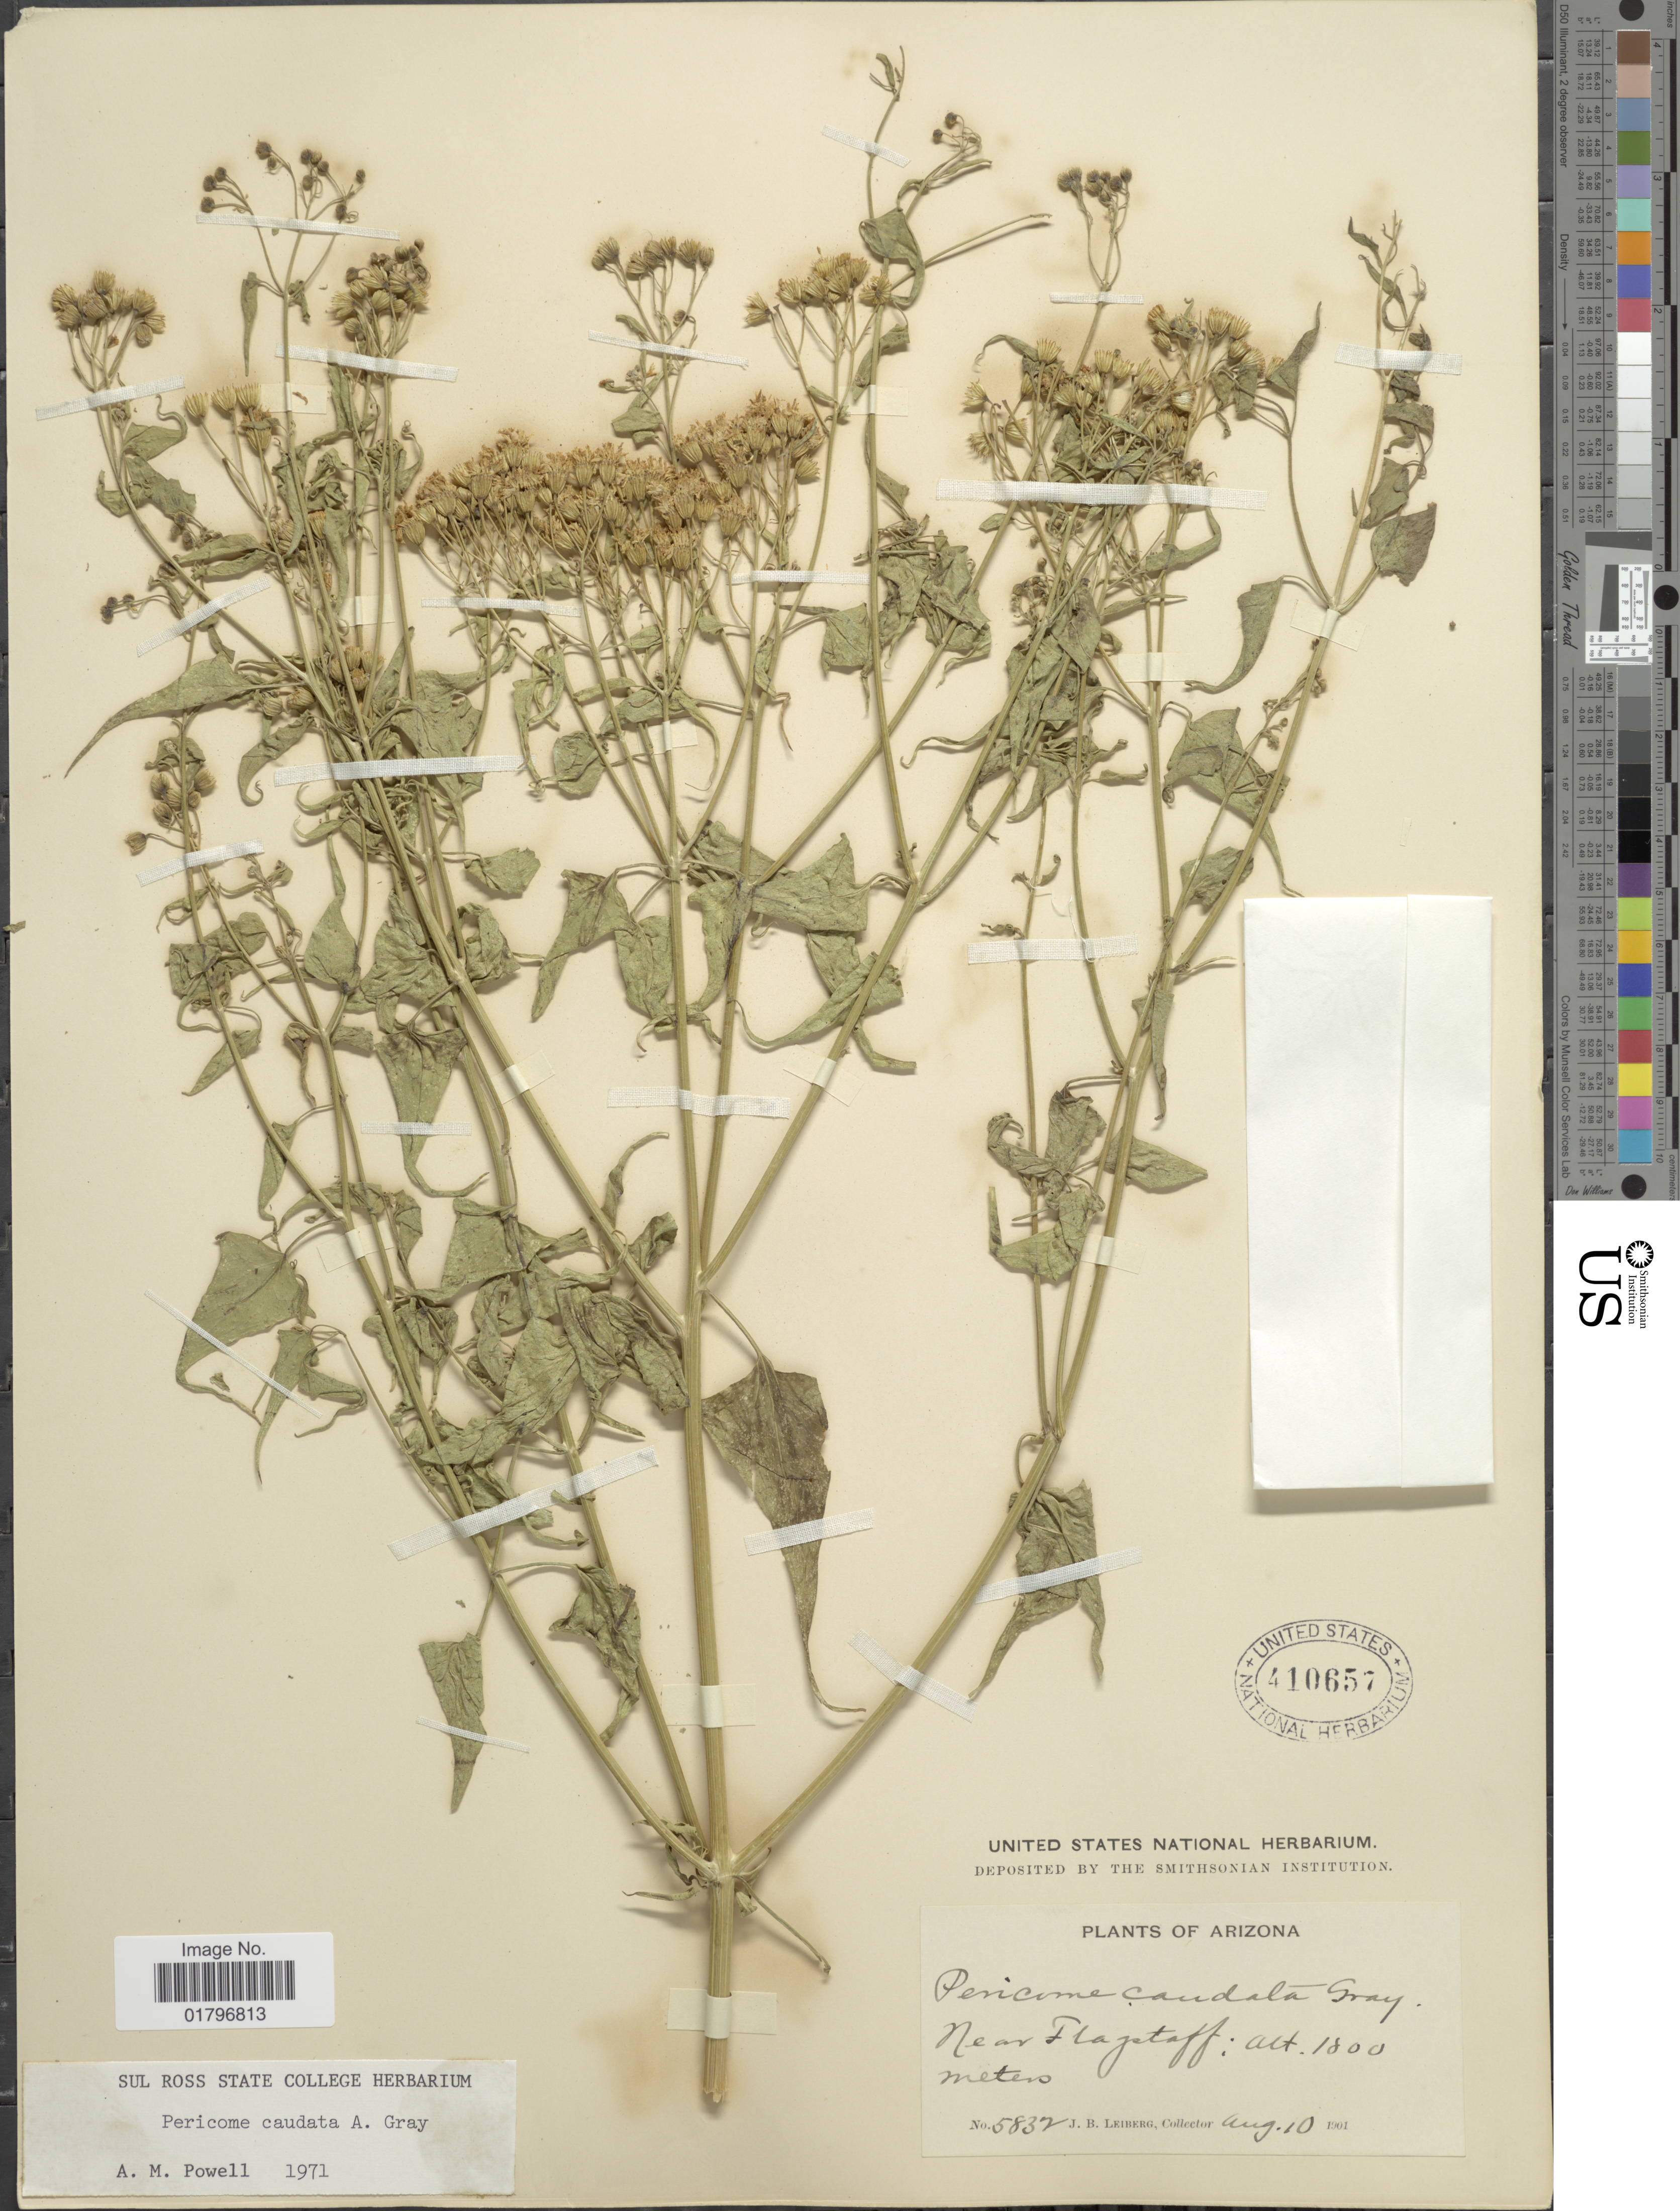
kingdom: Plantae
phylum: Tracheophyta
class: Magnoliopsida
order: Asterales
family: Asteraceae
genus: Pericome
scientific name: Pericome caudata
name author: A. Gray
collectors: J. B. Leiberg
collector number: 5832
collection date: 1901-08-10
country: United States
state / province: Arizona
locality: Near Flagstaff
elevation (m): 1800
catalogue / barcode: US 410657